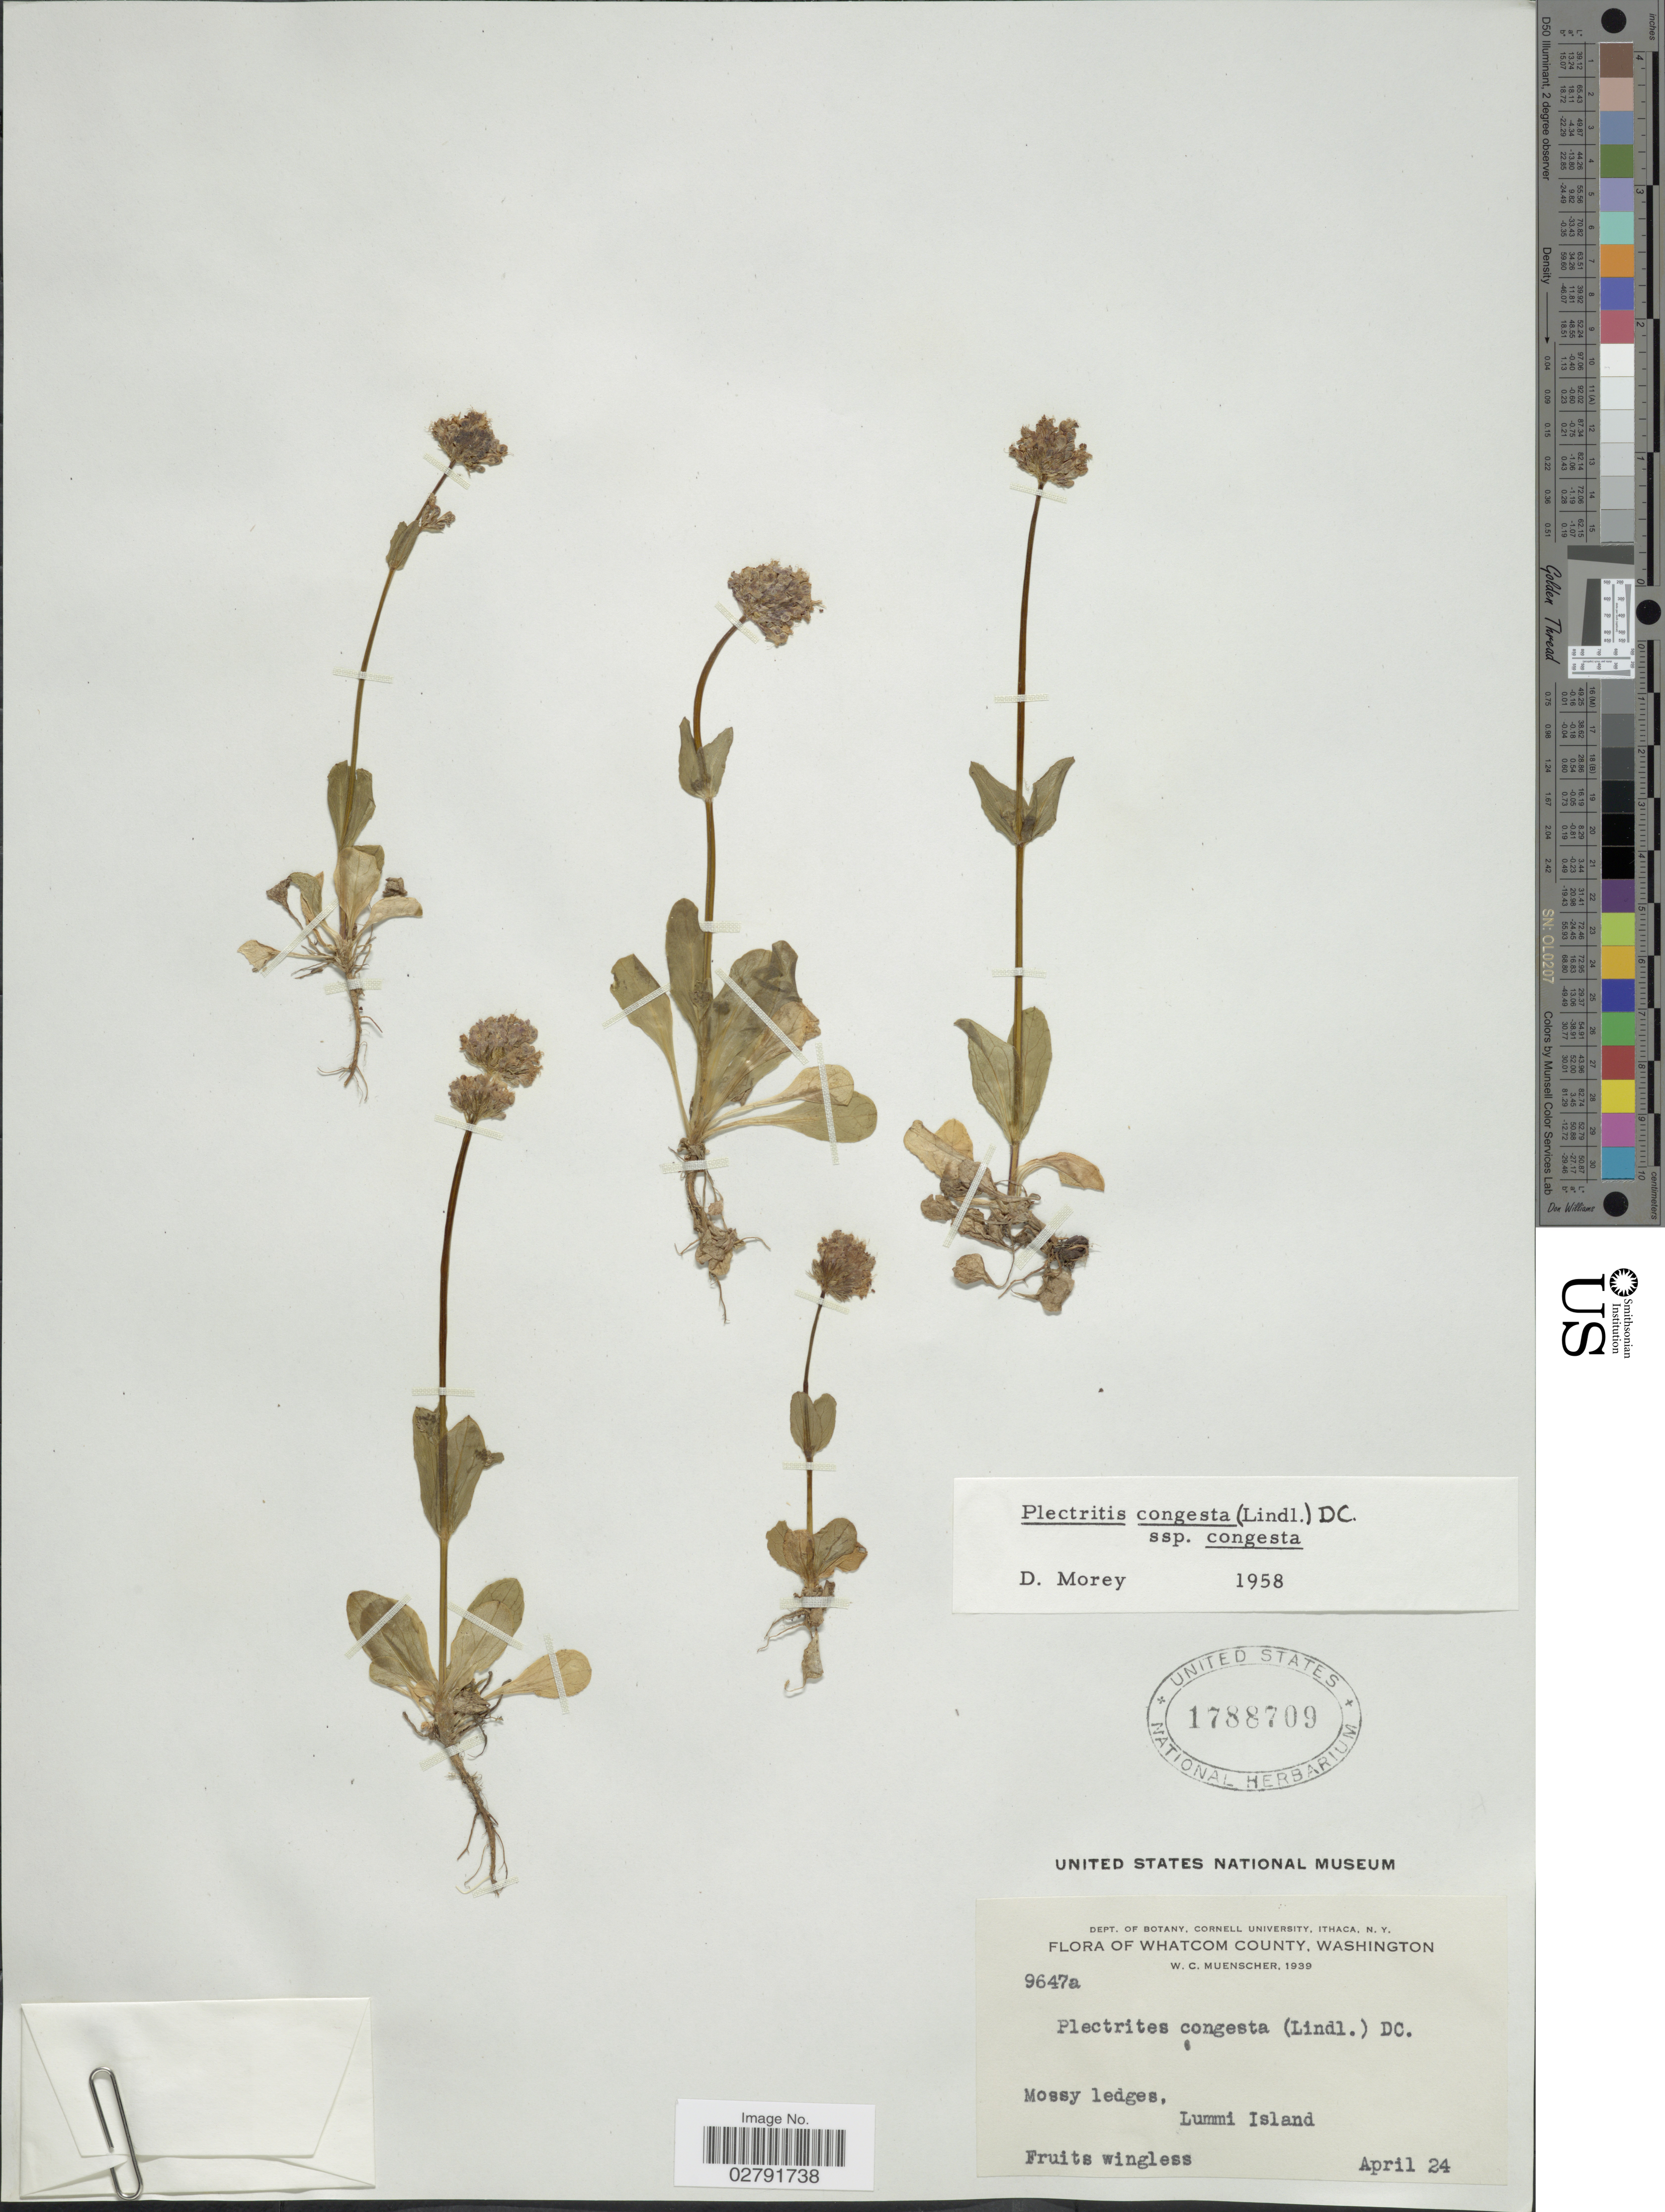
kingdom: Plantae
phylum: Tracheophyta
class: Magnoliopsida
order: Dipsacales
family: Caprifoliaceae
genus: Plectritis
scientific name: Plectritis congesta subsp. congesta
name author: (Lindl.) DC.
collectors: W. Muenscher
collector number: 9647a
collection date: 1939-04-24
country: United States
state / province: Washington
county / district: Whatcom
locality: Whatcom County. Mossy ledges, Lummi Island.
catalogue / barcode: US 1788709